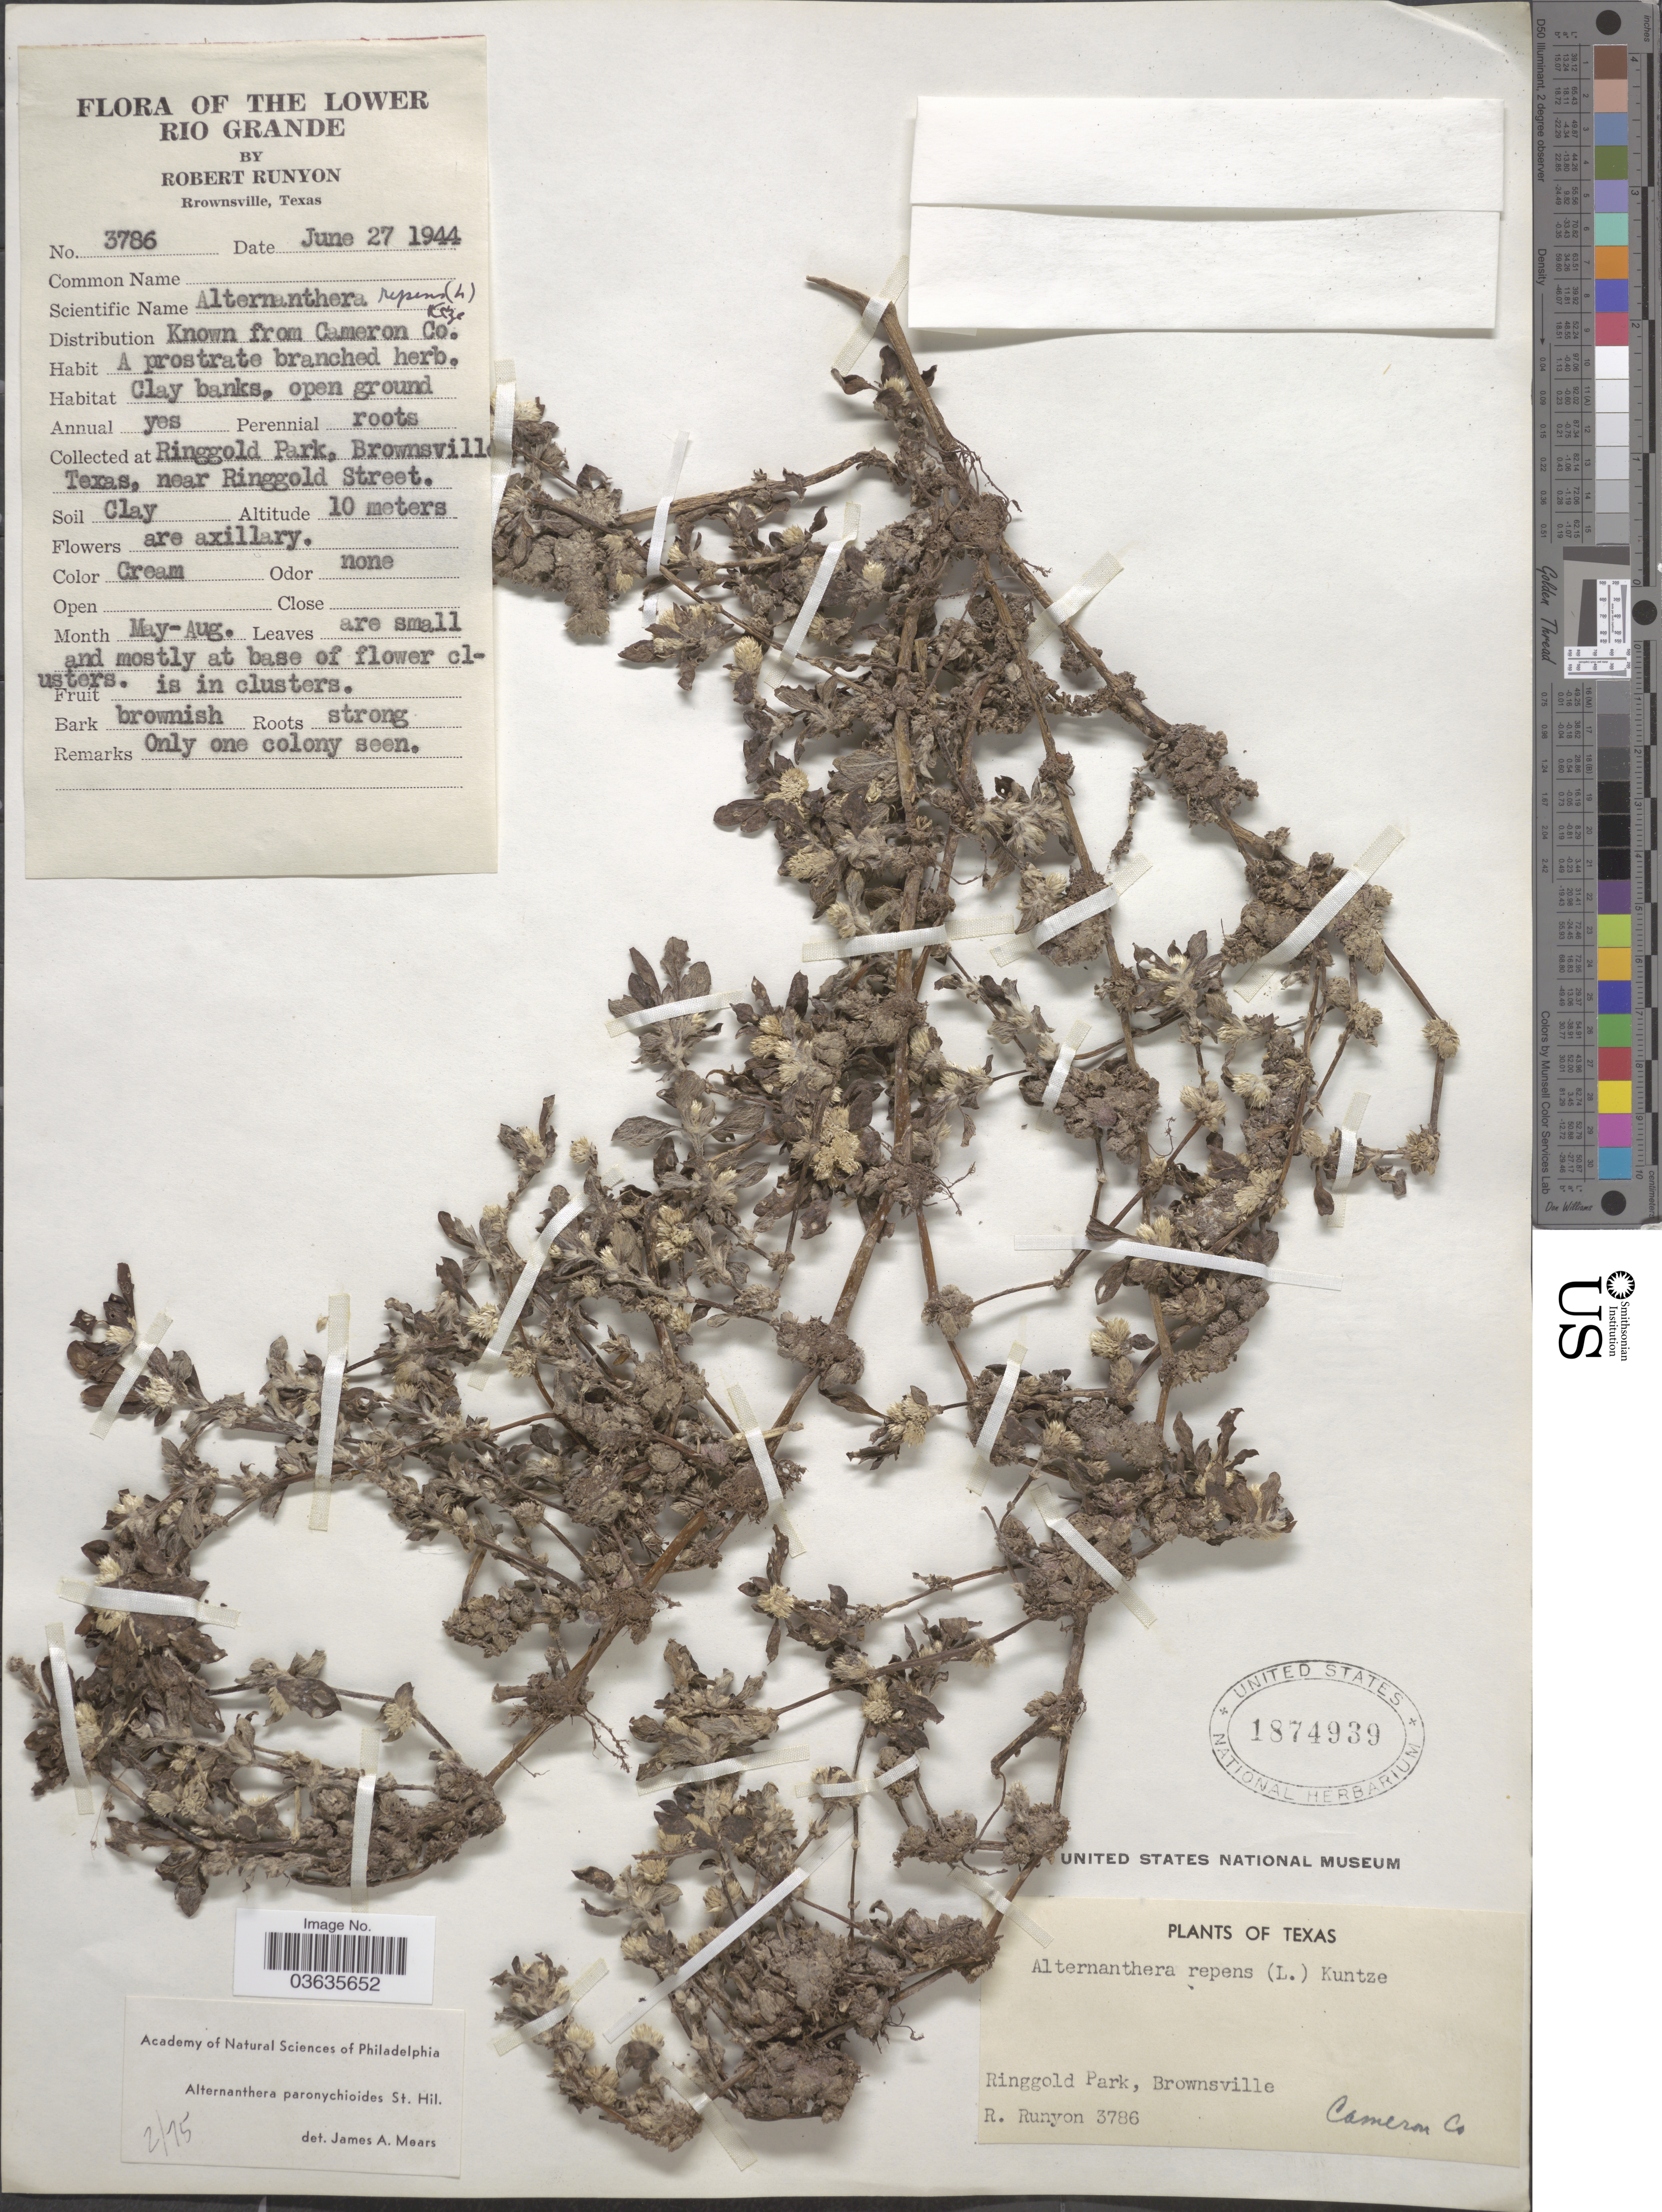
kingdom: Plantae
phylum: Tracheophyta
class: Magnoliopsida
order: Caryophyllales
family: Amaranthaceae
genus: Alternanthera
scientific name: Alternanthera paronychioides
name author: A. St.-Hil.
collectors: R. Runyon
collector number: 3786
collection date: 1944-06-27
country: United States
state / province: Texas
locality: Lower Rio Grande. Ringgold Park, Brownsville, near Ringgold Street.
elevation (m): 10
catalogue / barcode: US 1874939